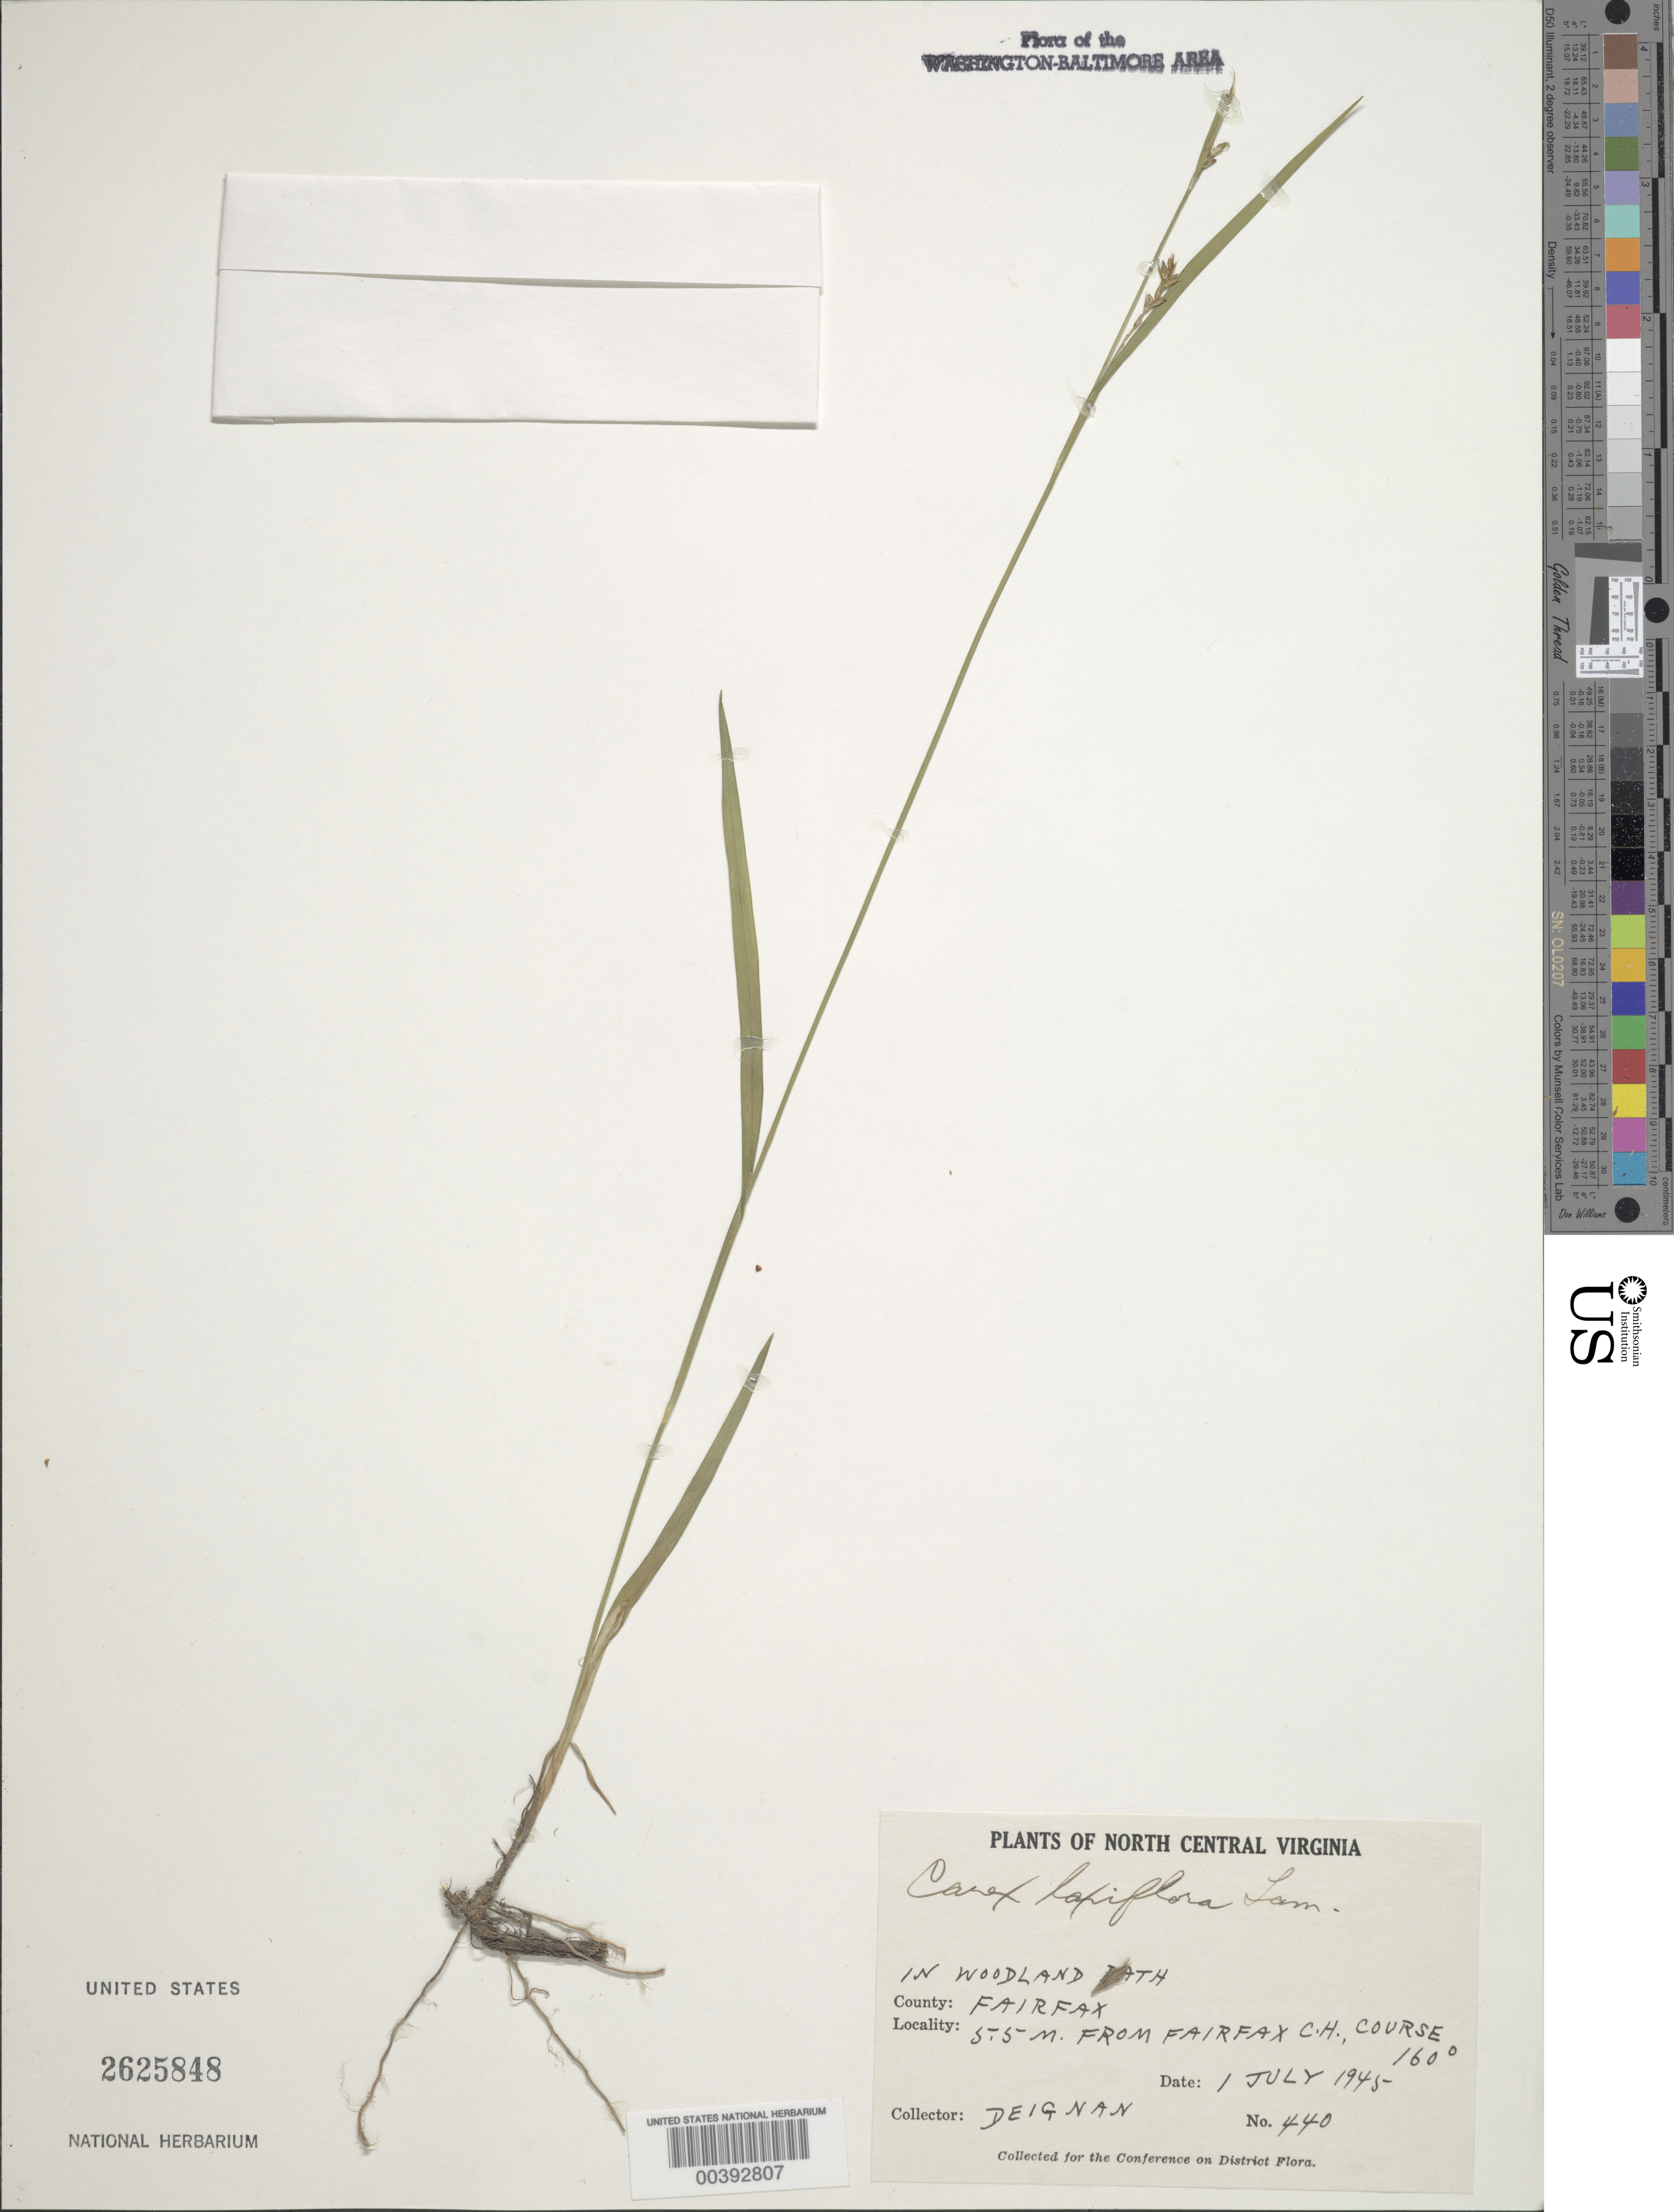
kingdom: Plantae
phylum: Tracheophyta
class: Liliopsida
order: Poales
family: Cyperaceae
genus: Carex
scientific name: Carex laxiflora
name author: Lam.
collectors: H. Deignan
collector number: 440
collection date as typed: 01 Jul 1945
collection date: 1945-07-01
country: United States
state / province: Virginia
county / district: Fairfax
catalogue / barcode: US 2625848